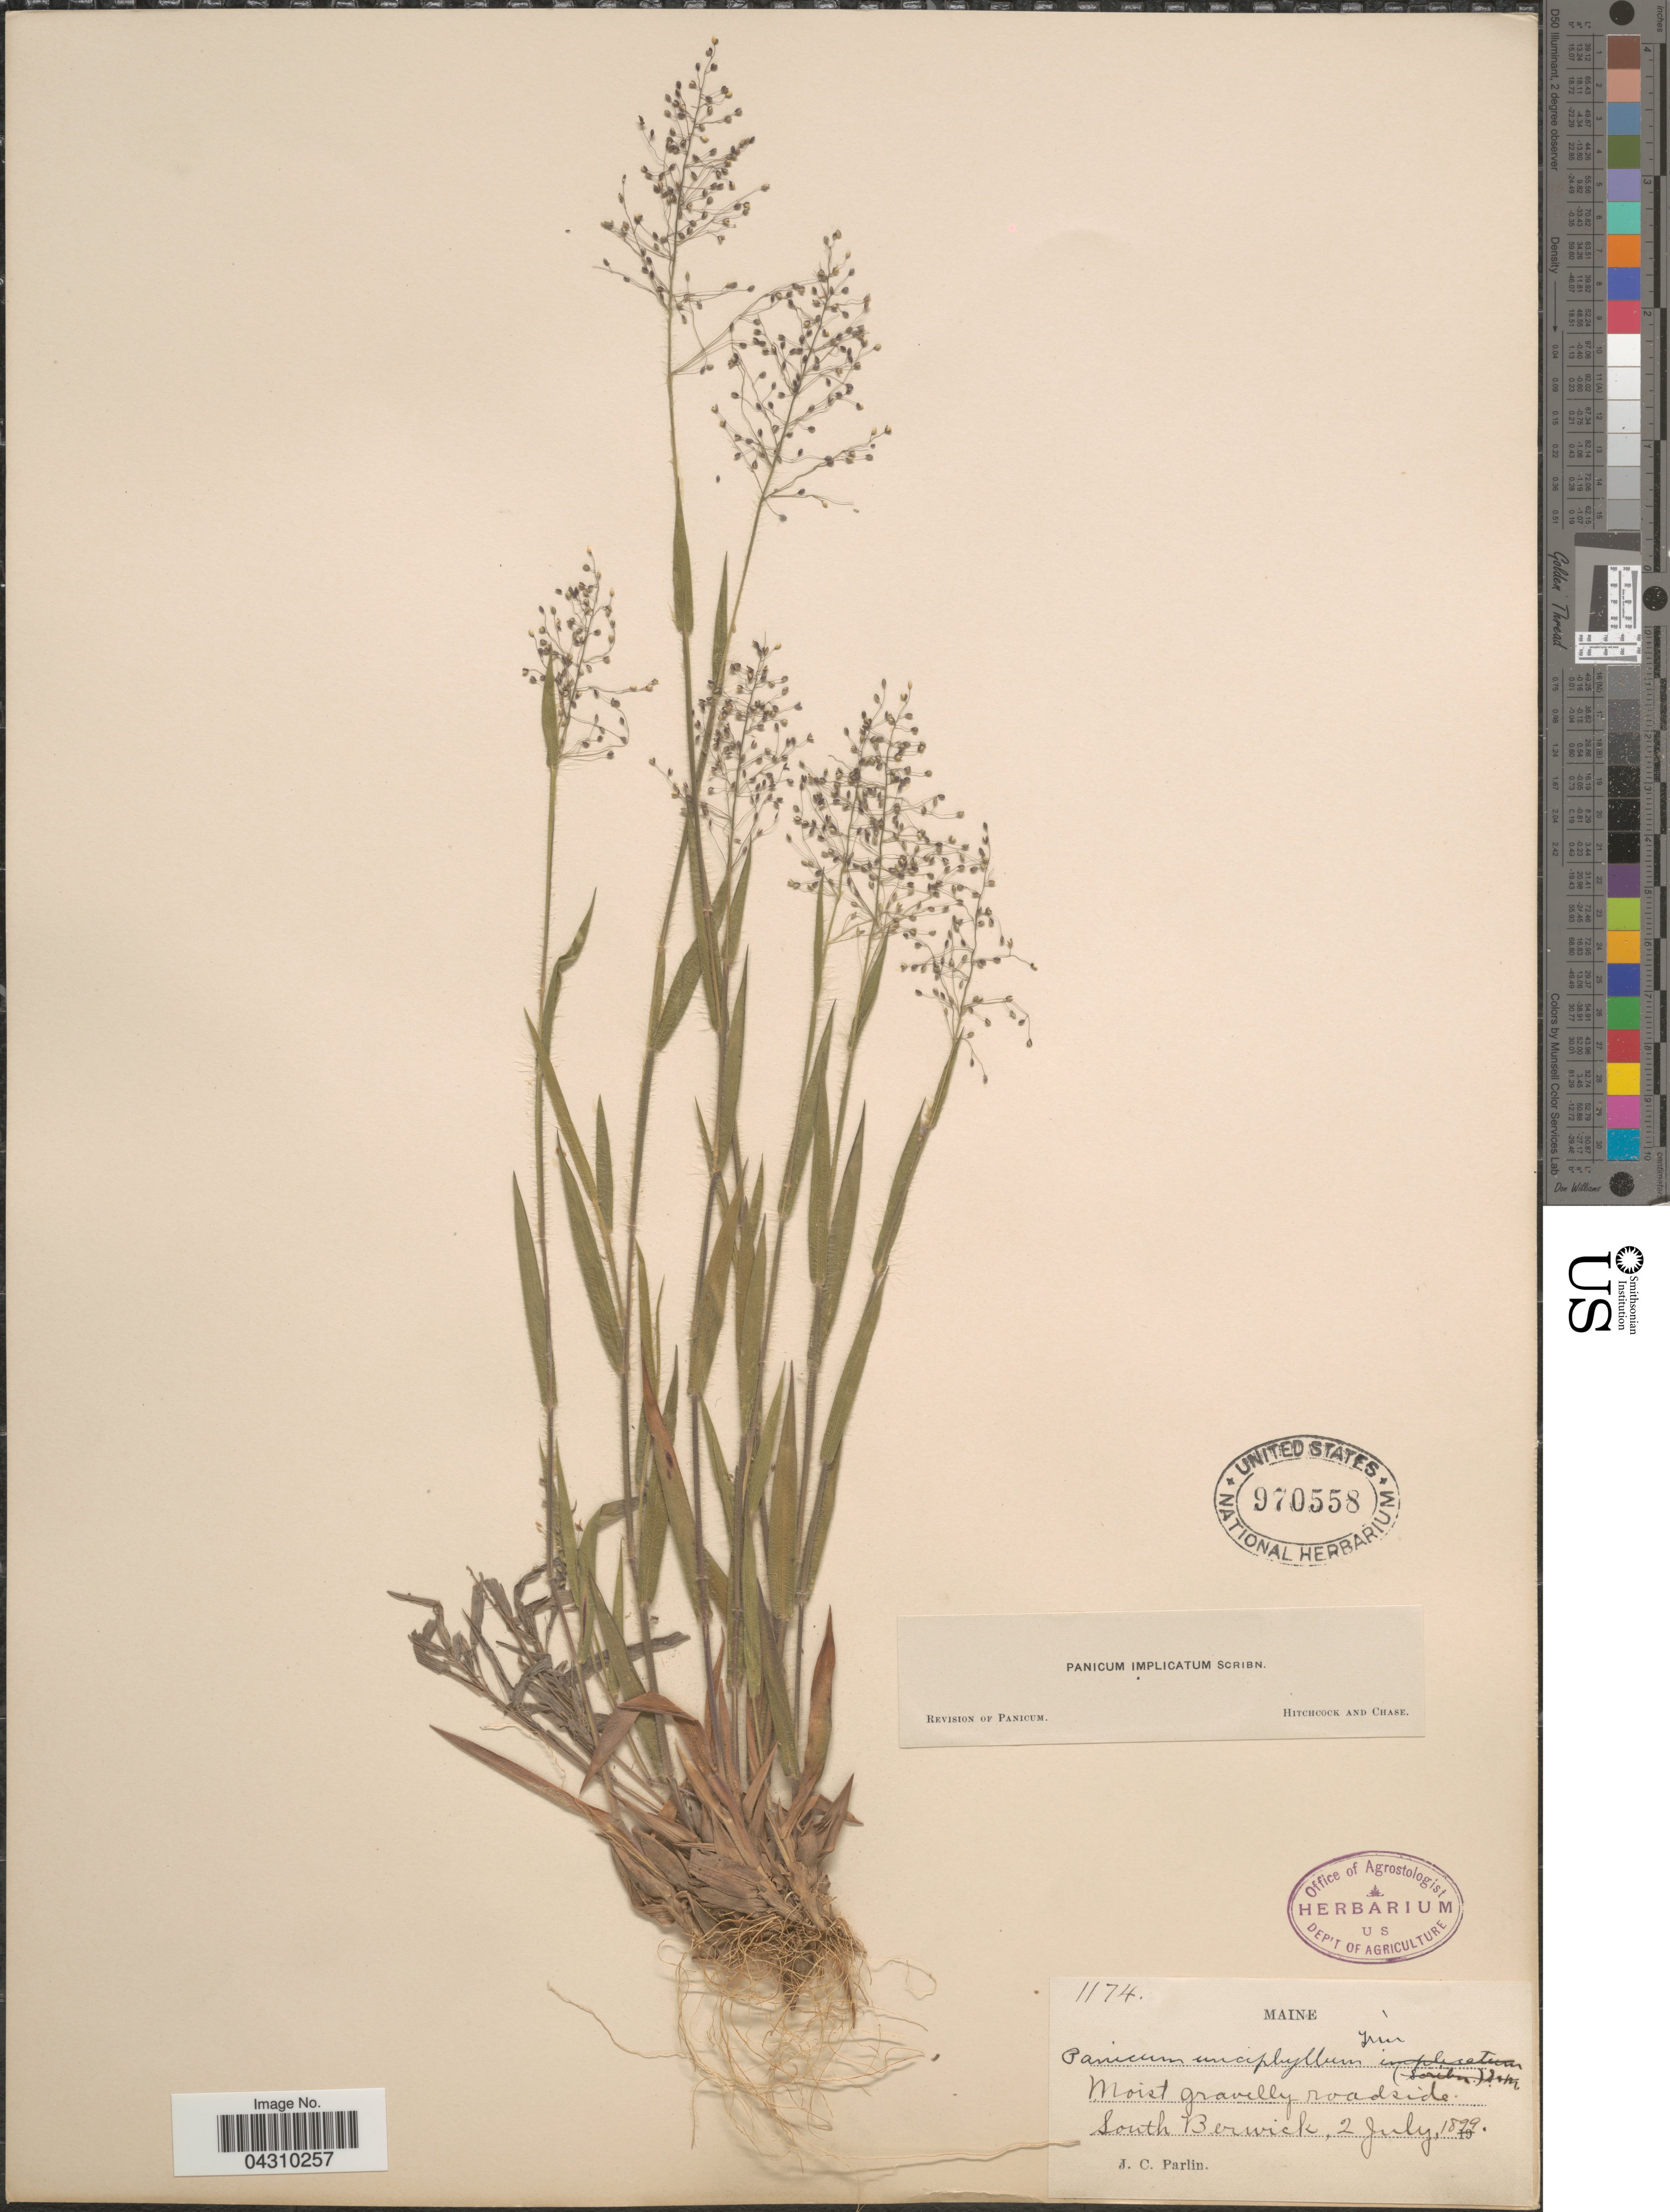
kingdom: Plantae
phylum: Tracheophyta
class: Liliopsida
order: Poales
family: Poaceae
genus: Dichanthelium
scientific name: Dichanthelium acuminatum var. acuminatum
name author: (Sw.) Gould & C.A. Clark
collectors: J. Parlin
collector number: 1174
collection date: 1899-07-02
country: United States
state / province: Maine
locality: Moist gravelly roadside. South Berwick.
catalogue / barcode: US 970558